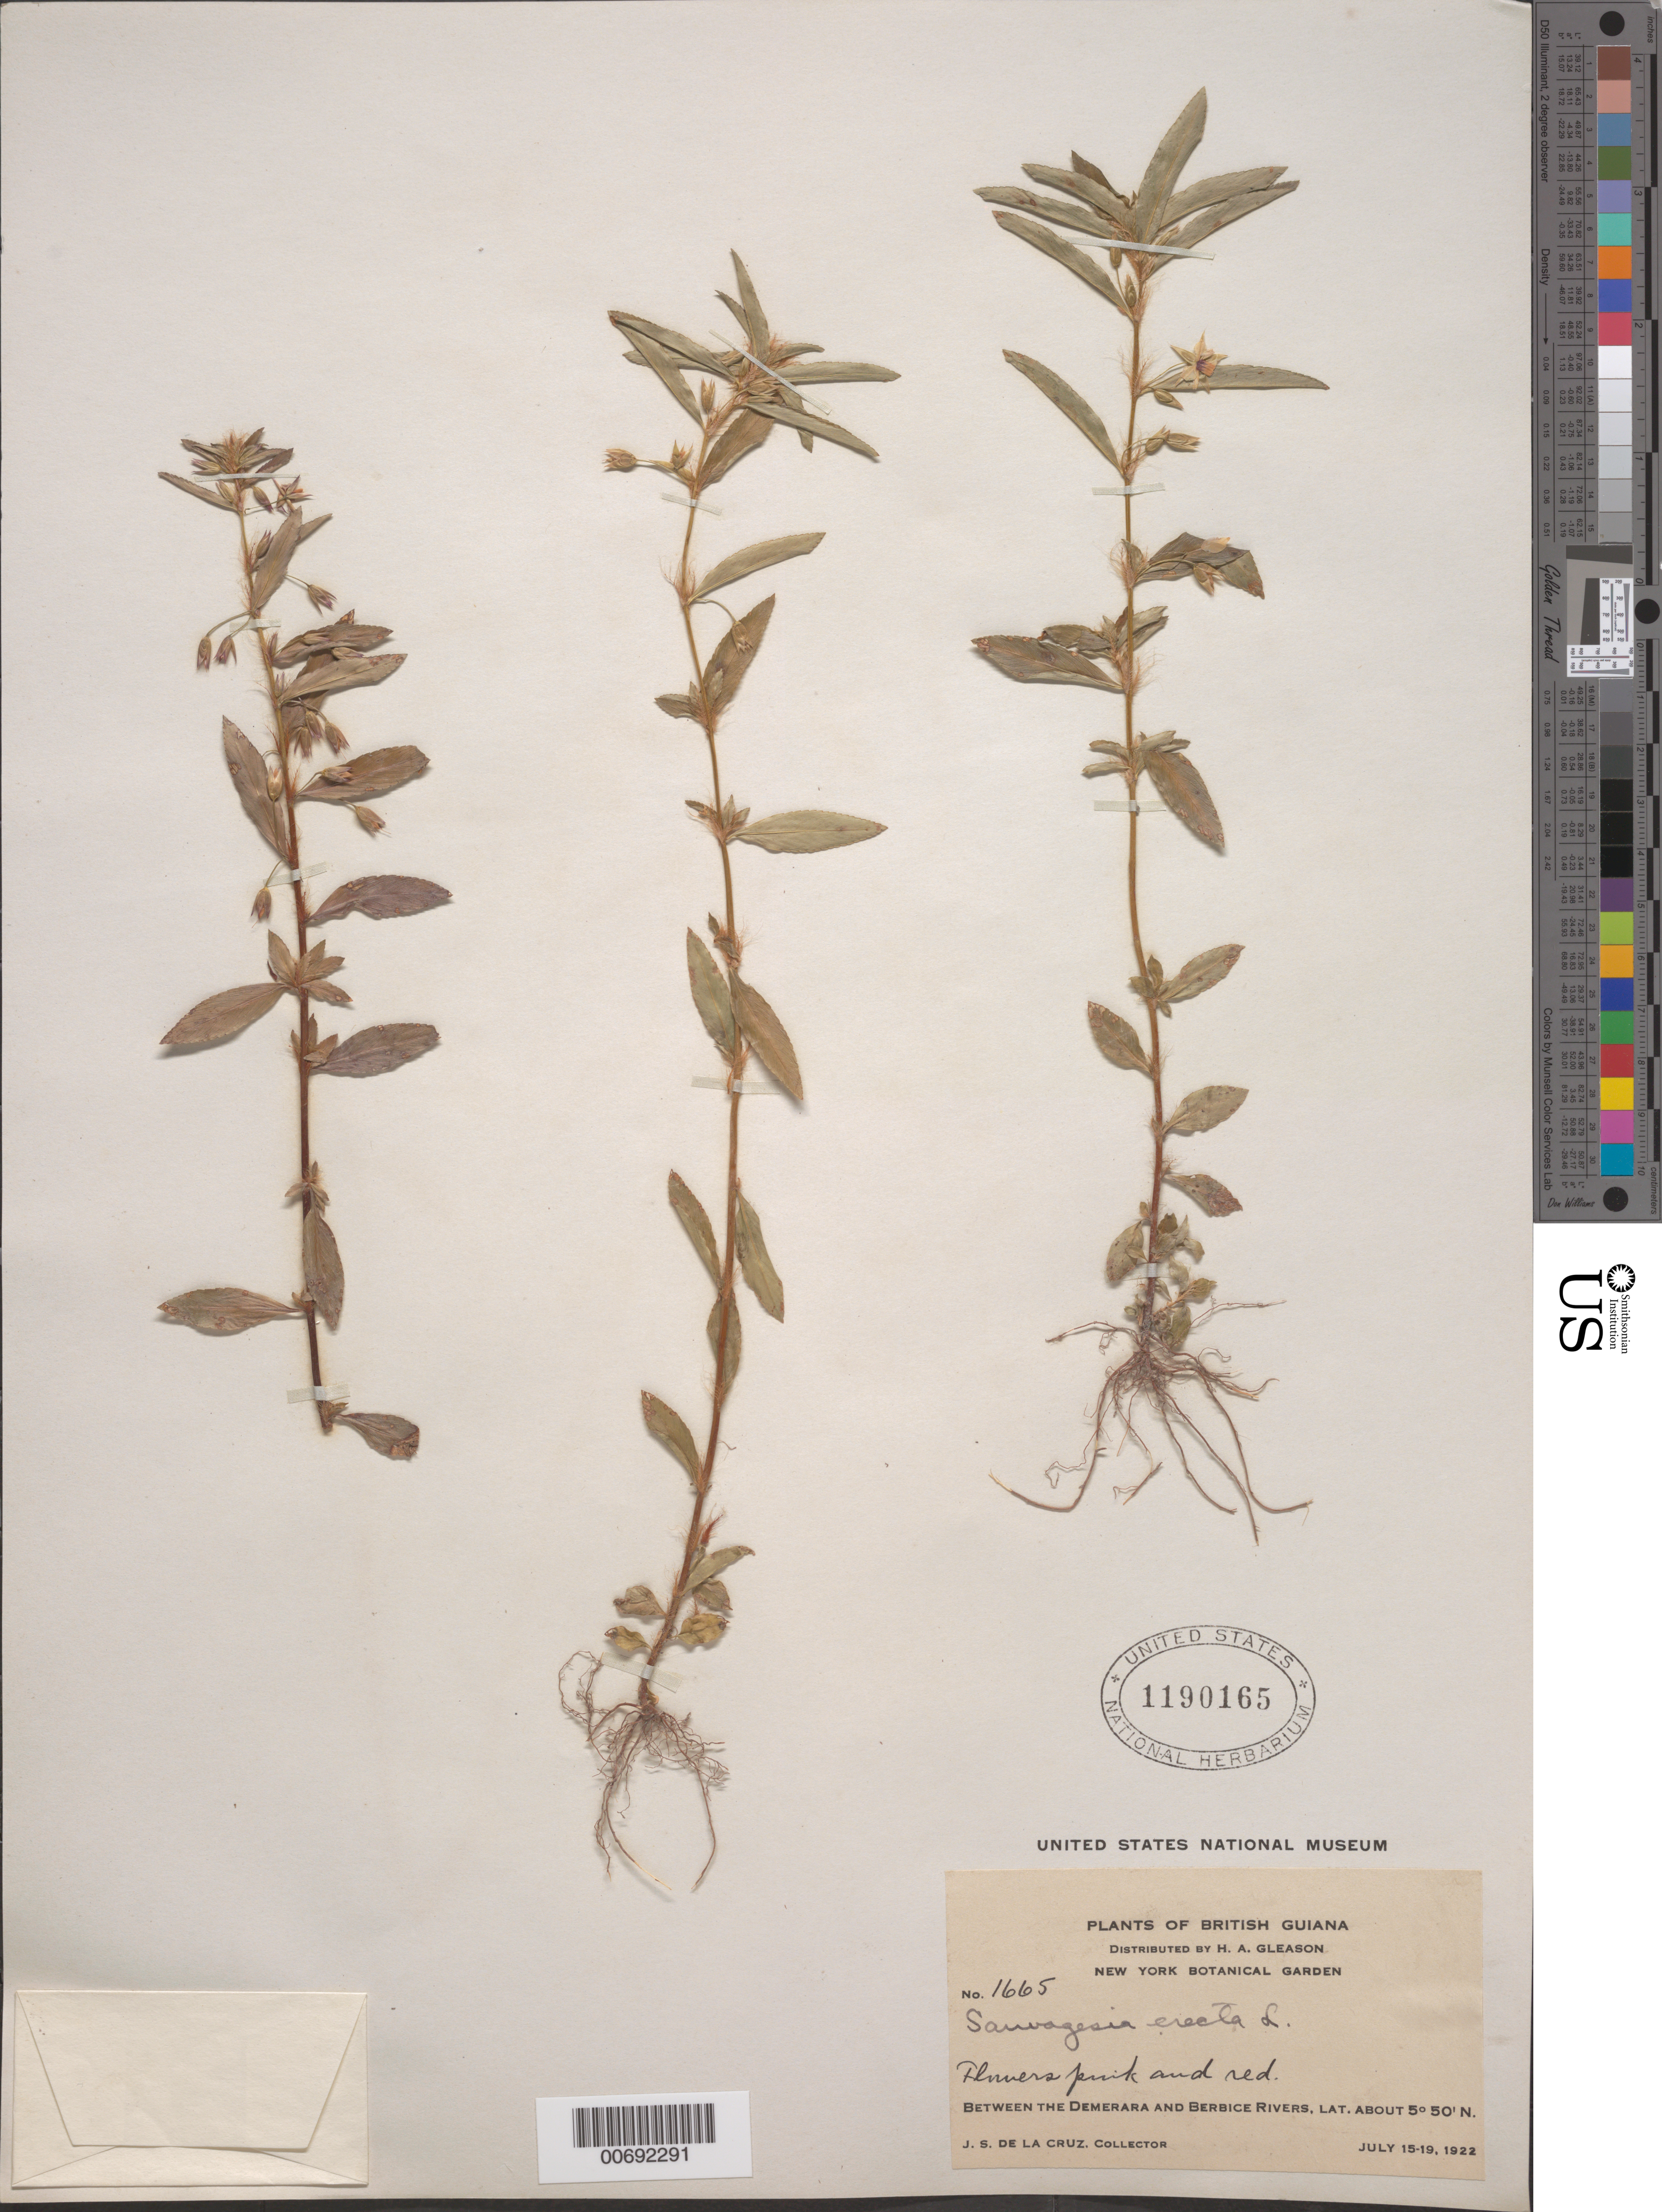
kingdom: Plantae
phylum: Tracheophyta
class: Magnoliopsida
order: Malpighiales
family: Ochnaceae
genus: Sauvagesia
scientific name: Sauvagesia erecta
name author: L.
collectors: J. S. de la Cruz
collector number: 1665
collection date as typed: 15-Jul-22 to 19-Jul-22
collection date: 1922-07-15/1922-07-19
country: Guyana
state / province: U. Demerara-Berbice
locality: Demerara River to the Berbice River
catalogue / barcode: US 1190165